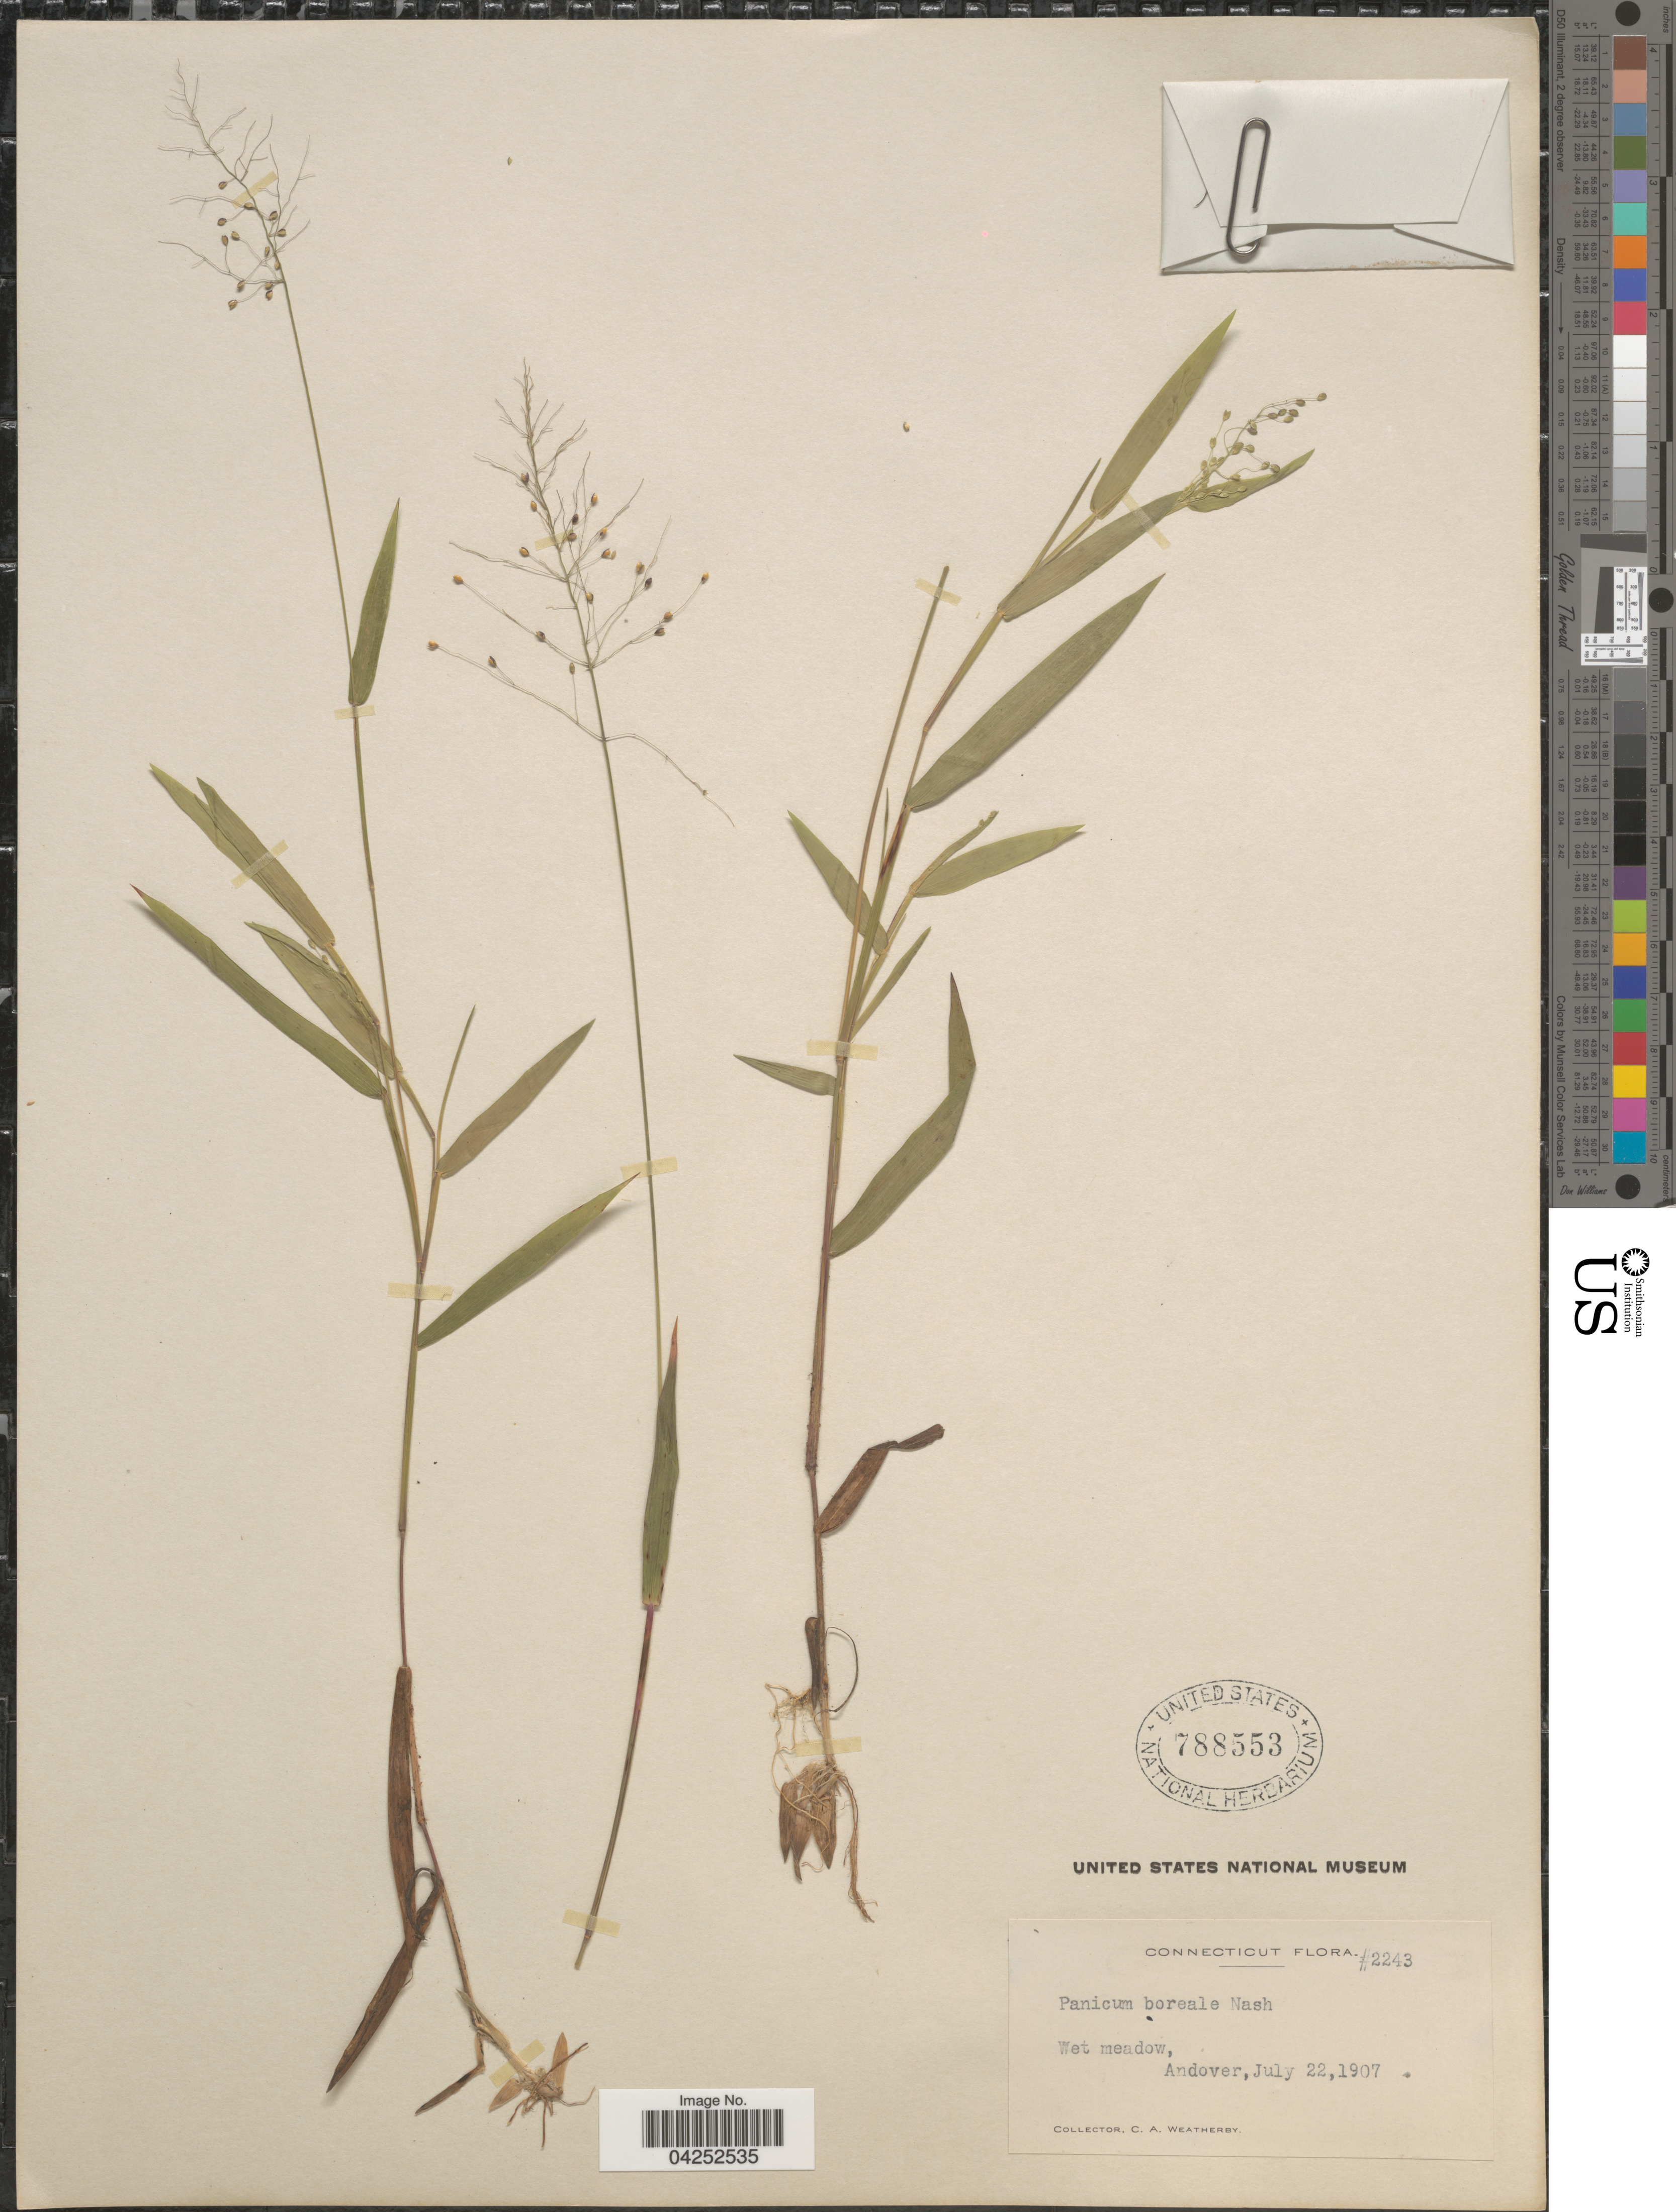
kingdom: Plantae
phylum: Tracheophyta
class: Liliopsida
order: Poales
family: Poaceae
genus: Dichanthelium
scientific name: Dichanthelium boreale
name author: (Nash) Freckmann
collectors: C. A. Weatherby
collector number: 2243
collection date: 1907-07-22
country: United States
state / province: Connecticut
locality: Andover.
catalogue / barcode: US 788553